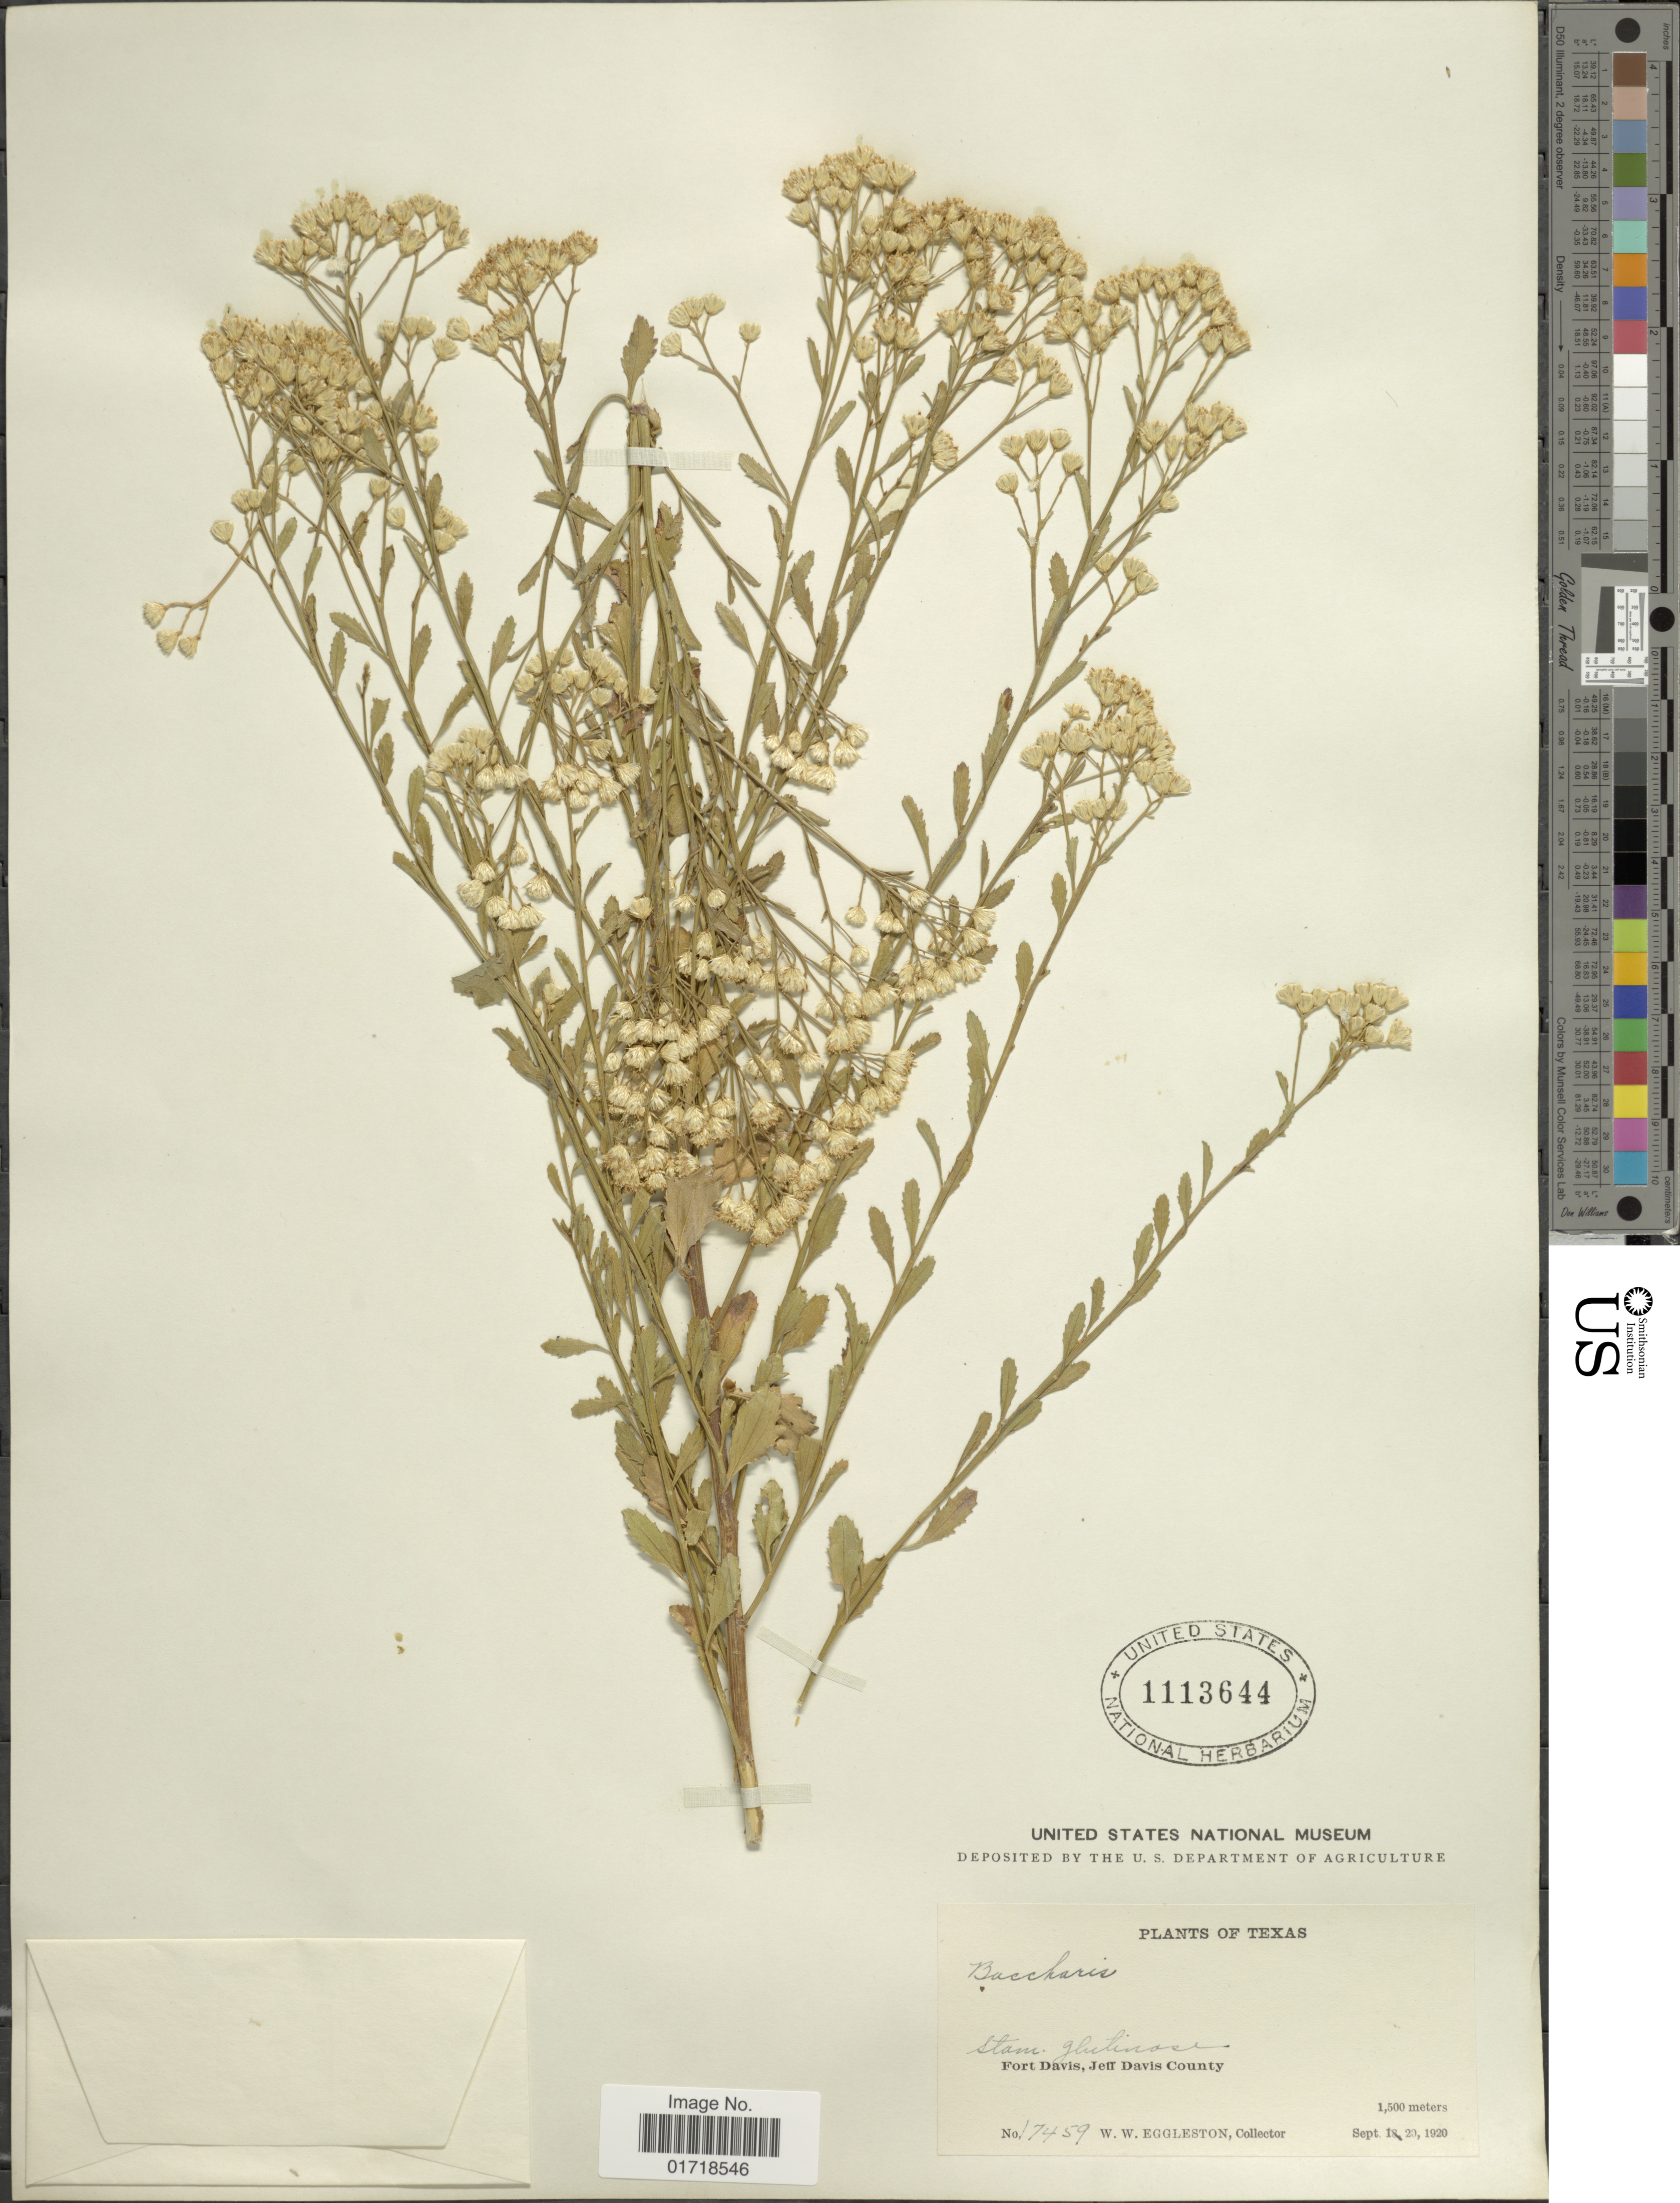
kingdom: Plantae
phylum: Tracheophyta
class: Magnoliopsida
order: Asterales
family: Asteraceae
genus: Baccharis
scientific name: Baccharis bigelovii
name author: A. Gray in Torr.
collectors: W. W. Eggleston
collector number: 17459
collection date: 1920-09-20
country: United States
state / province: Texas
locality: Stam Glutinase, Fort Davis, Jeff Davis County.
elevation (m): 1500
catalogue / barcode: US 1113644